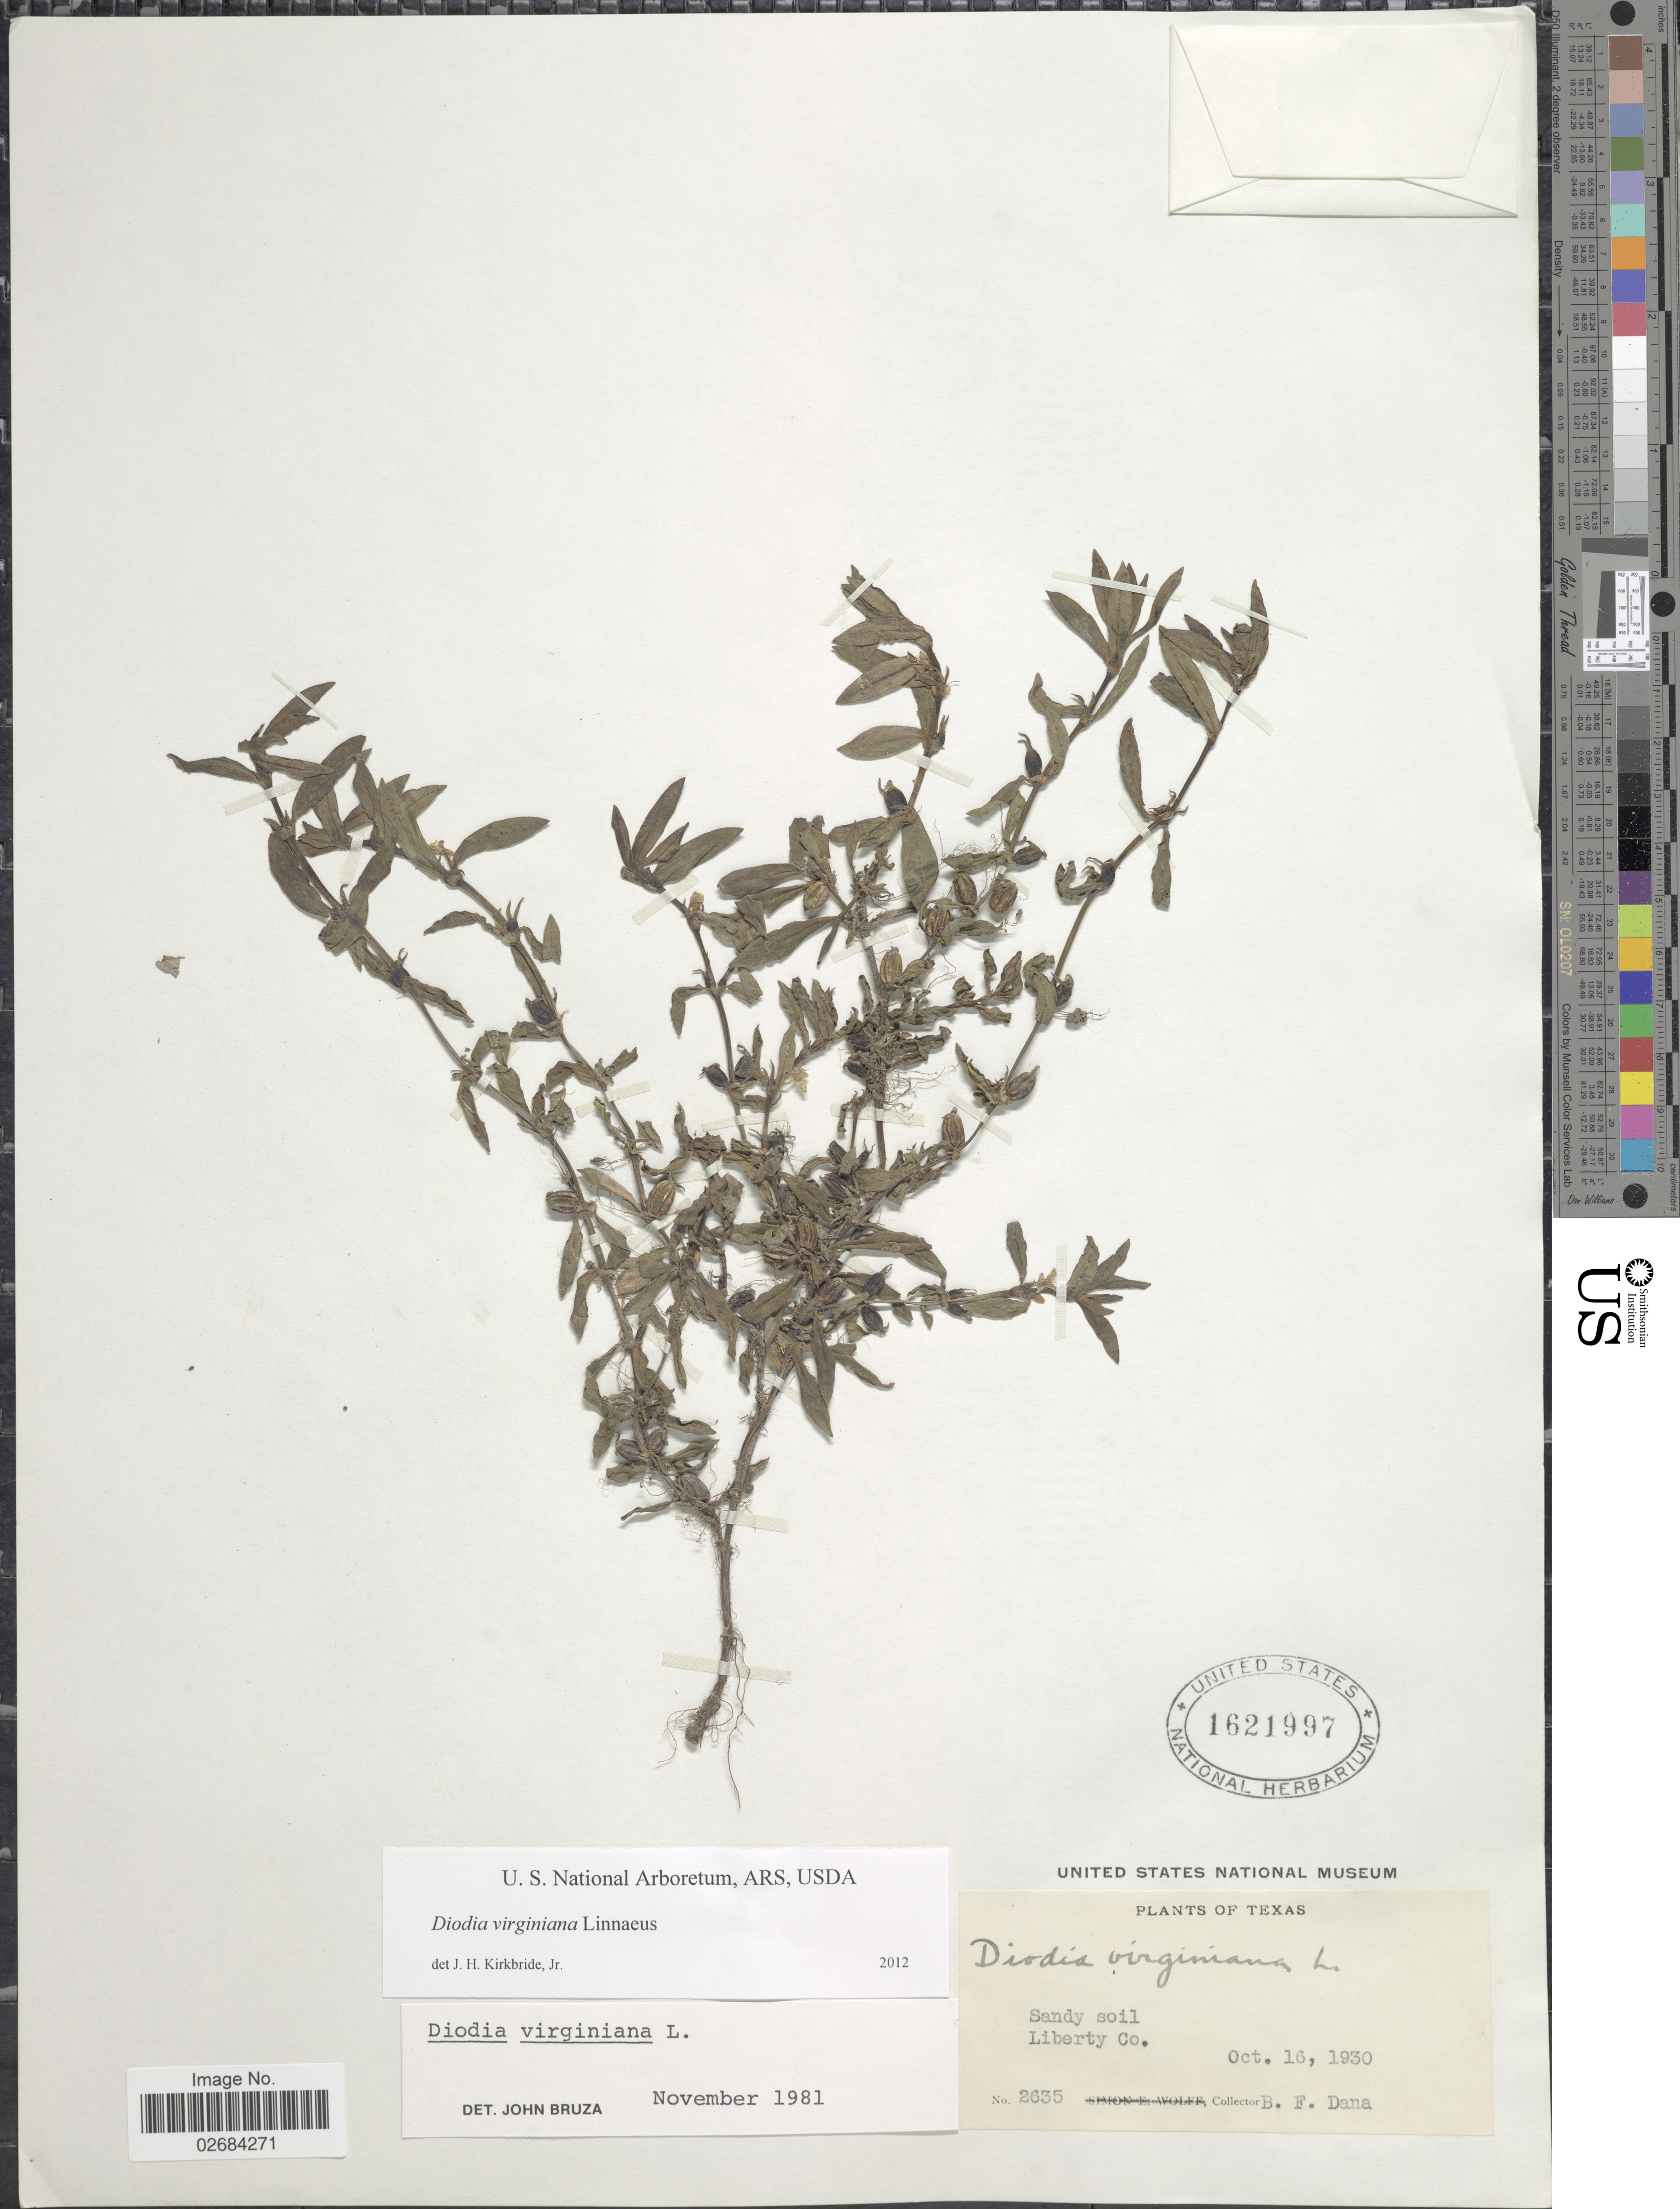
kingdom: Plantae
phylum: Tracheophyta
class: Magnoliopsida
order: Gentianales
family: Rubiaceae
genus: Diodia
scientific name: Diodia virginiana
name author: L.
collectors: B. Dana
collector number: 2635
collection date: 1930-10-16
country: United States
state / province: Texas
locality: Libery Co.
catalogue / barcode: US 1621997